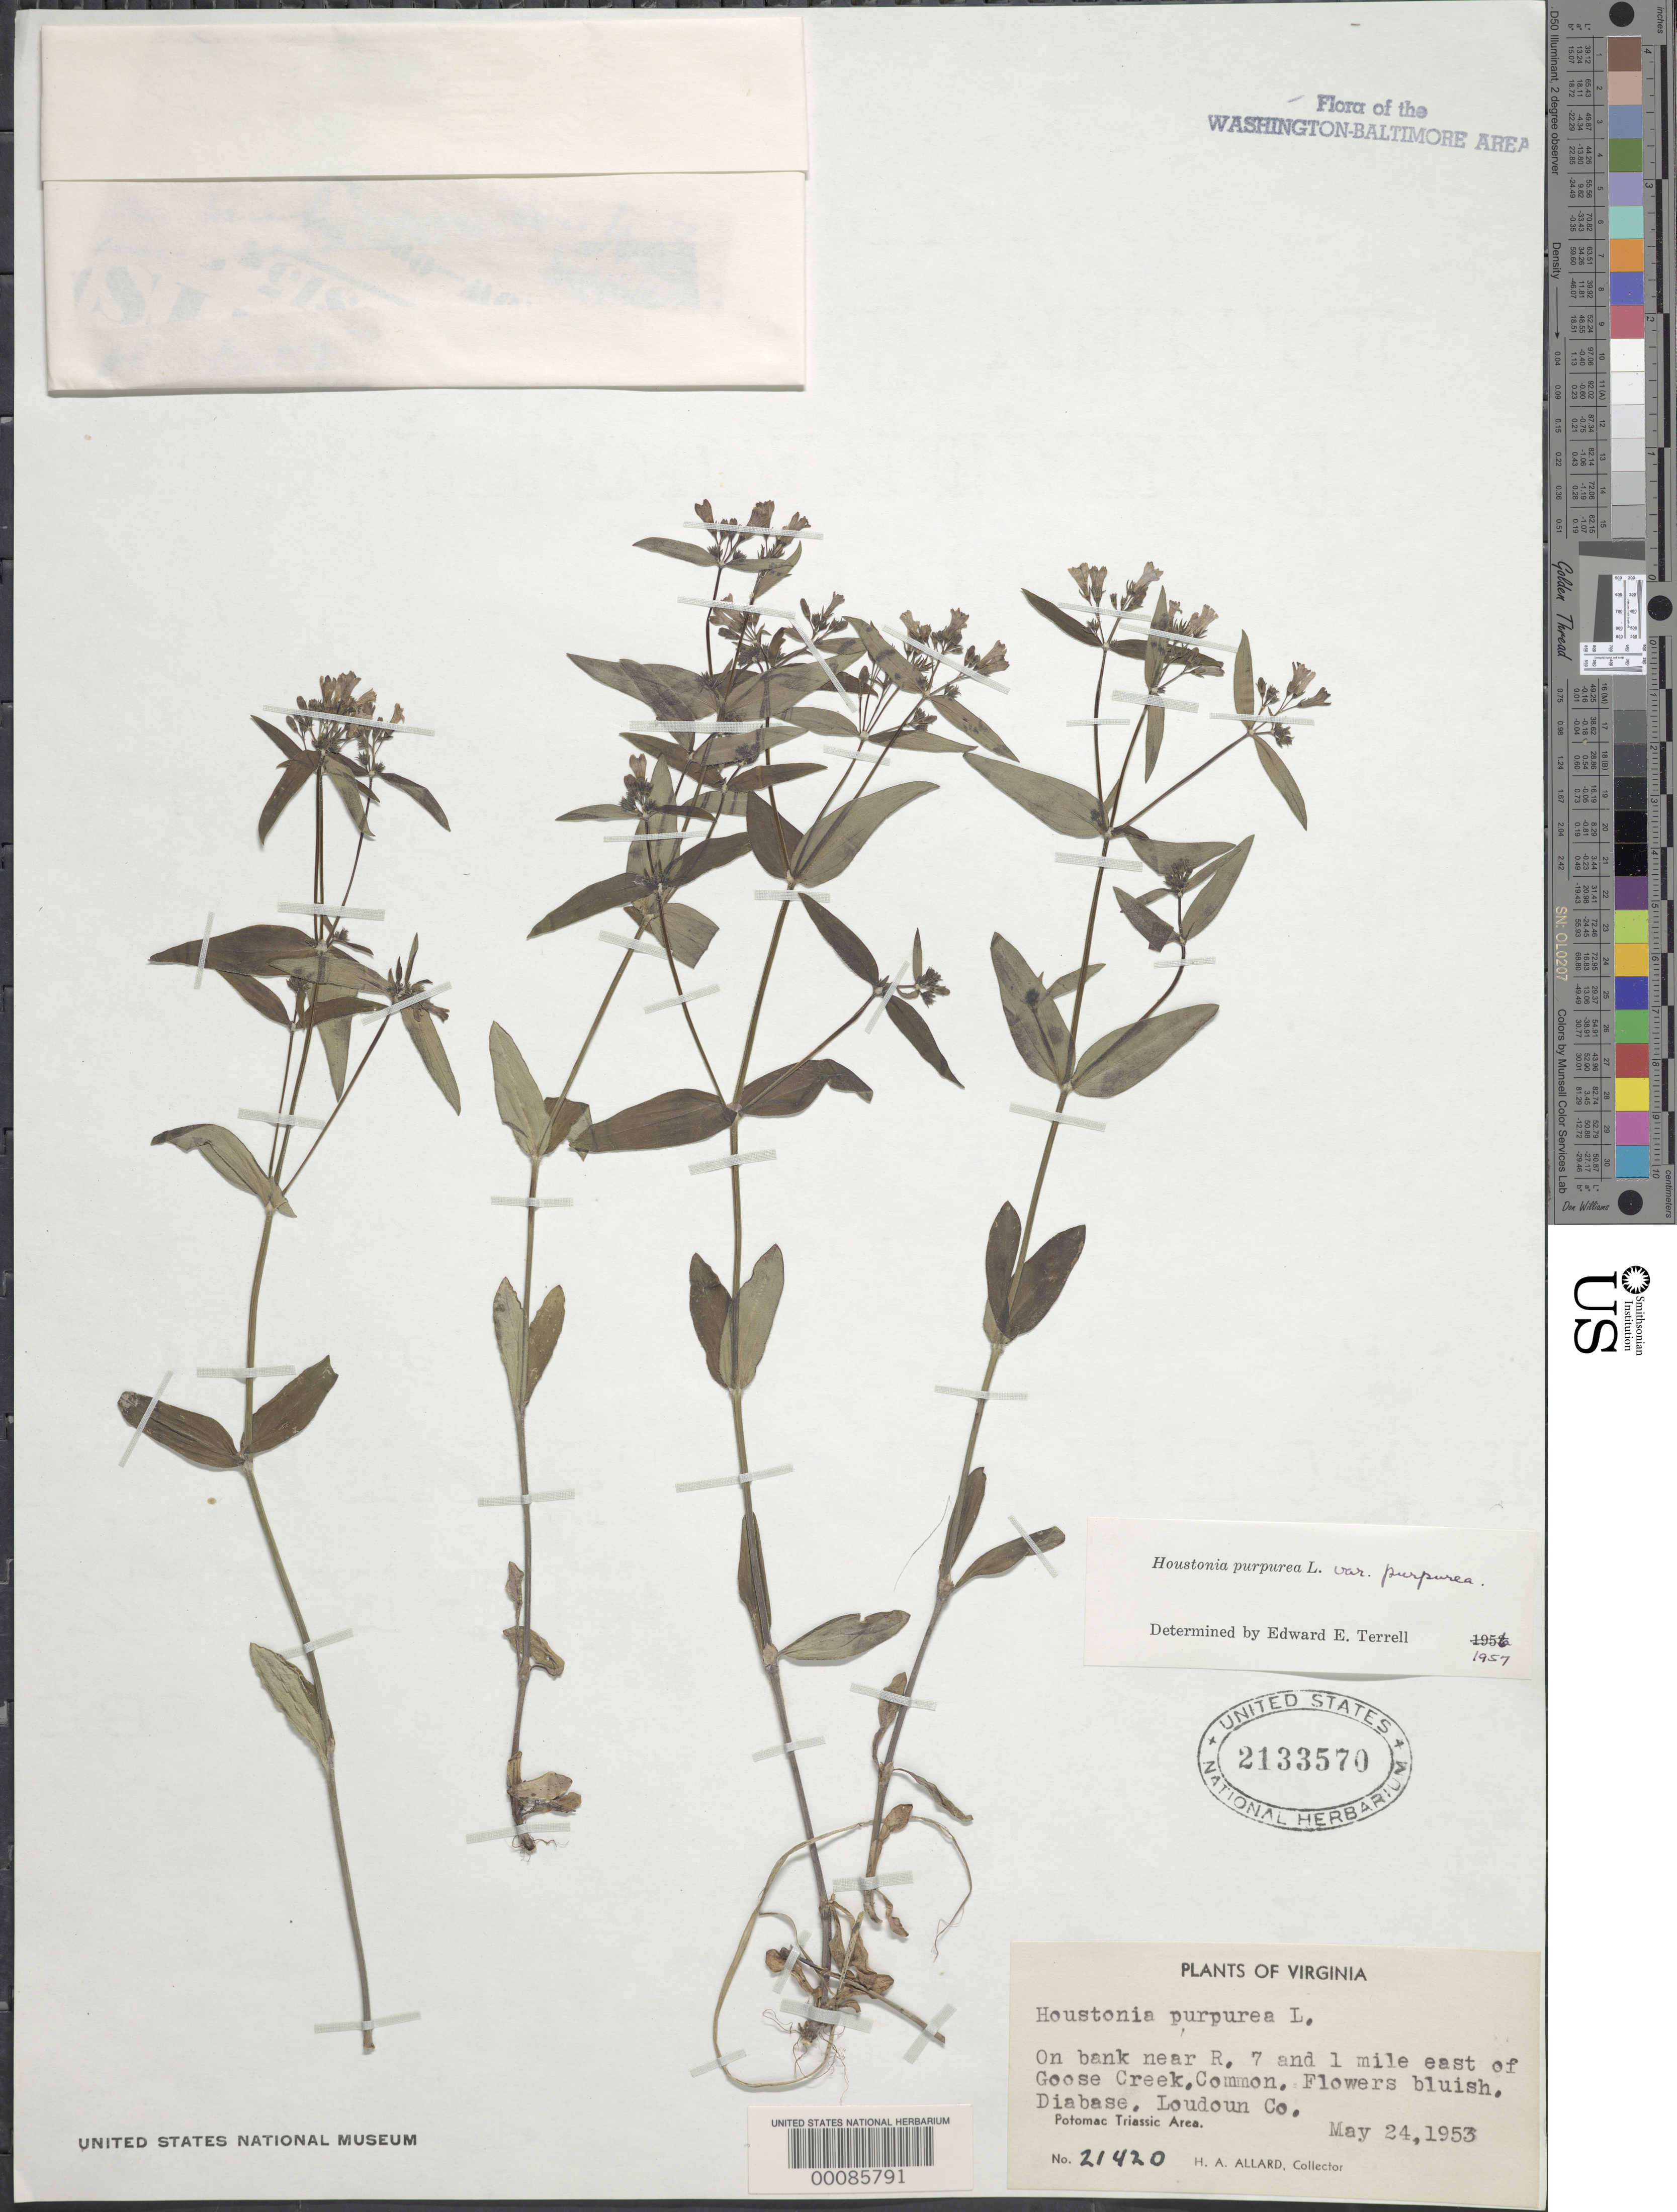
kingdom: Plantae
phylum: Tracheophyta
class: Magnoliopsida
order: Gentianales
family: Rubiaceae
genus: Houstonia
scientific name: Houstonia purpurea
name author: L.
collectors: H. A. Allard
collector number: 21420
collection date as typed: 24 May 1953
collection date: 1953-05-24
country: United States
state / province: Virginia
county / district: Loudoun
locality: Goose Creek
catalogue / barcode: US 2133570